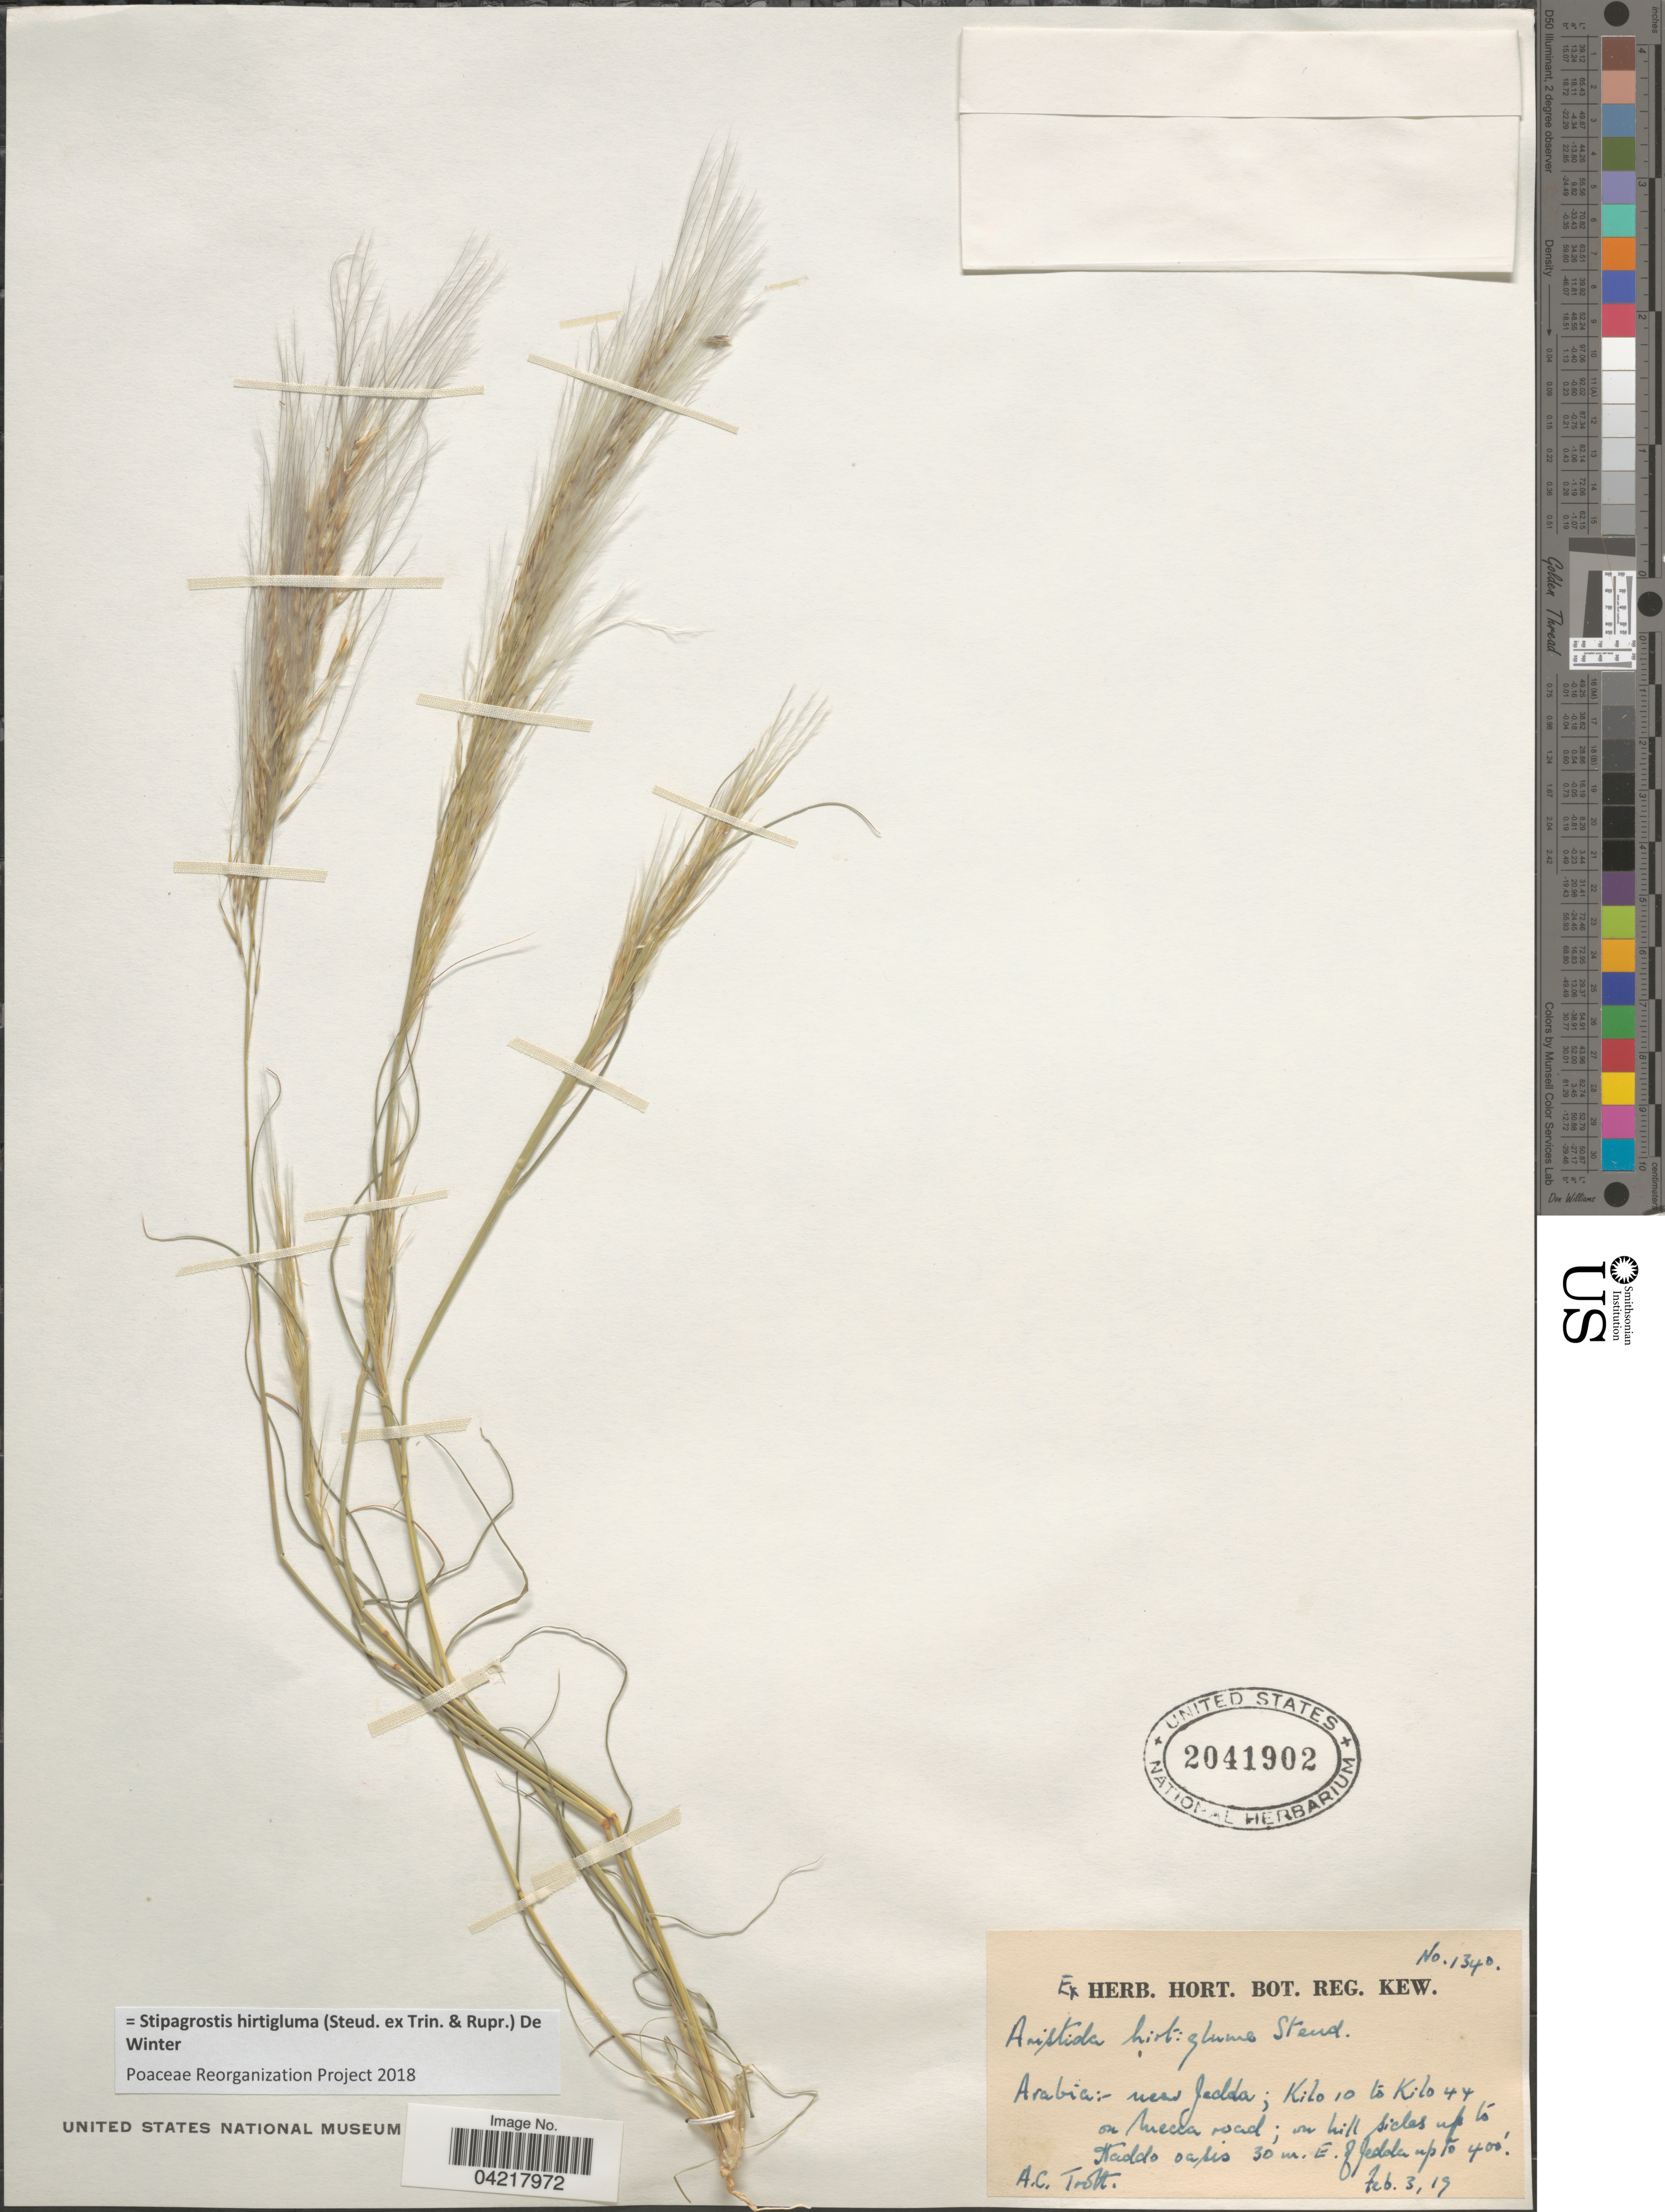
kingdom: Plantae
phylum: Tracheophyta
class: Liliopsida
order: Poales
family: Poaceae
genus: Stipagrostis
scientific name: Stipagrostis hirtigluma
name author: (Steud. ex Trin. & Rupr.) De Winter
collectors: A. Trott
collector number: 1340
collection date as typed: Transcribed d/m/y: 3/2/19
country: Saudi Arabia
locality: Arabia:- near Jadda; Kilo 10 to Kilo 44 on Mecca road; on hill sicles up to Kaddo oasis 30 m. E. of Jedda.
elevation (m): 122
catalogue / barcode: US 2041902